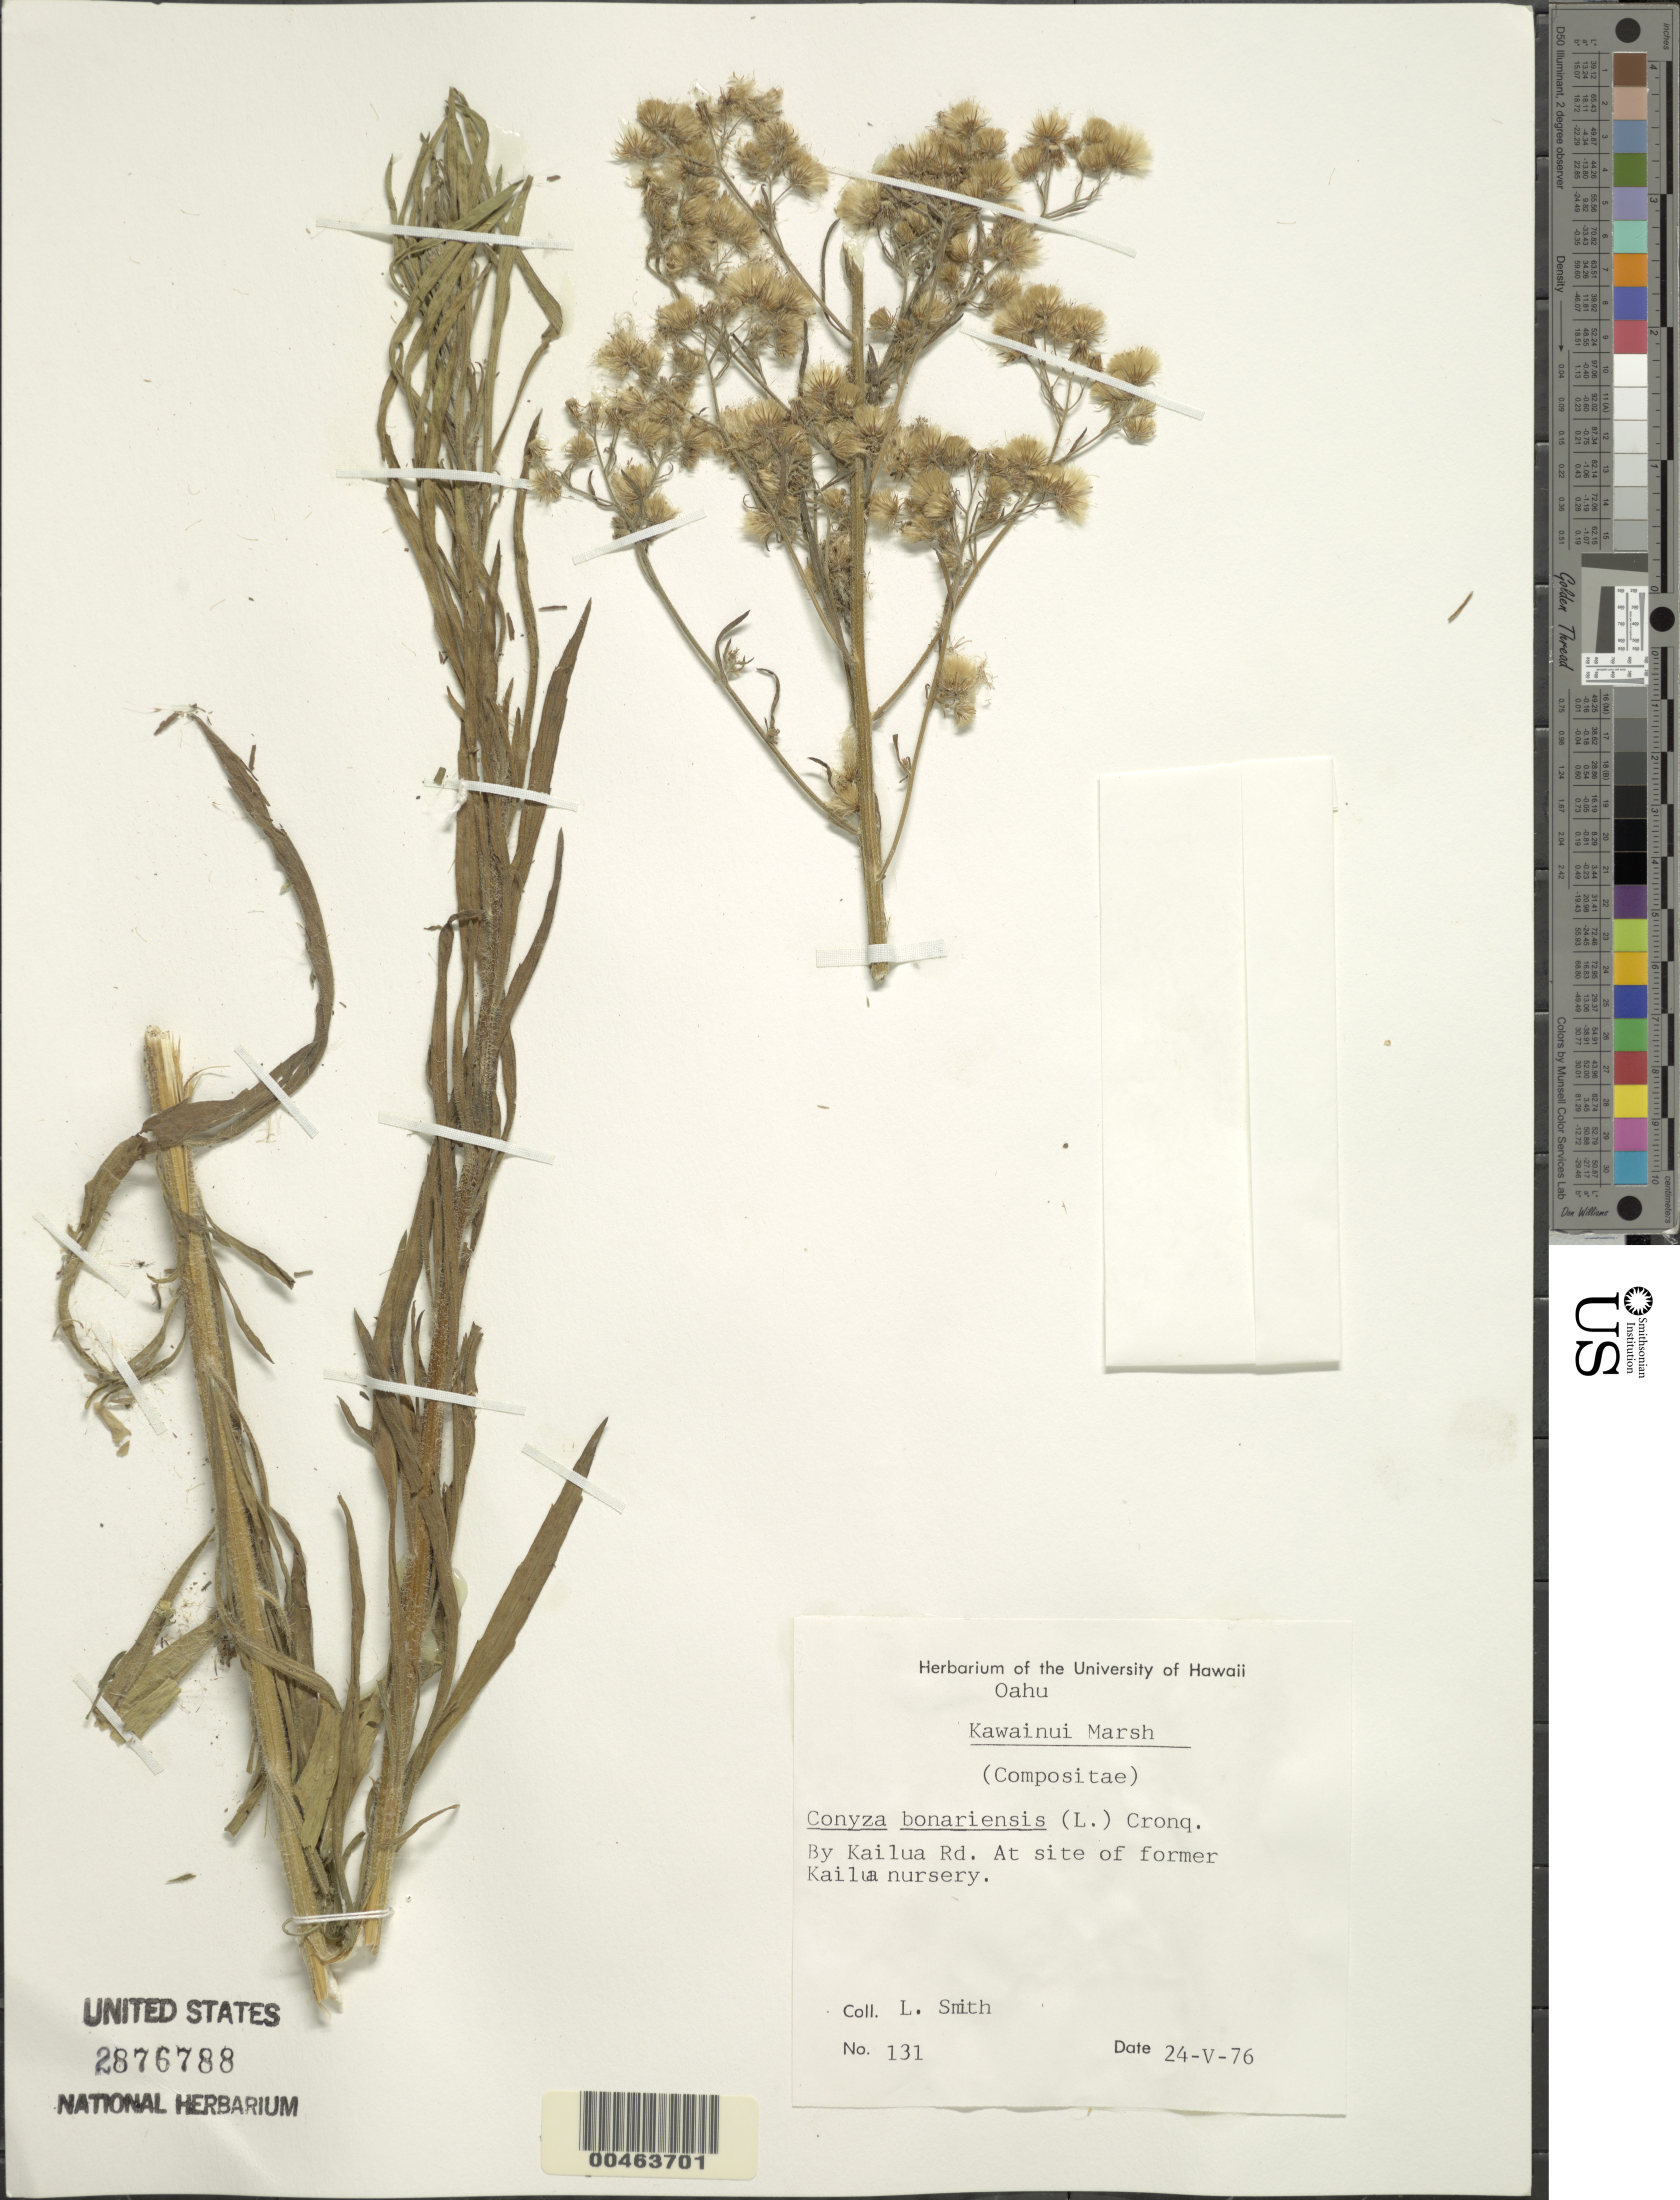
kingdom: Plantae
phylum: Tracheophyta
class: Magnoliopsida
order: Asterales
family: Asteraceae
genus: Erigeron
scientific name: Erigeron bonariensis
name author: L.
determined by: Wagner, W. L., (BOT), Smithsonian Institution - National Museum of Natural History (UNITED STATES)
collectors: L. Smith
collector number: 131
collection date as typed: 24 May 1976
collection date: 1976-05-24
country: United States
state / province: Hawaii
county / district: Honolulu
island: Oahu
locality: Kawainui Marsh: By Kailua Rd. At site of former Kailua nursery.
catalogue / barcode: US 2876788